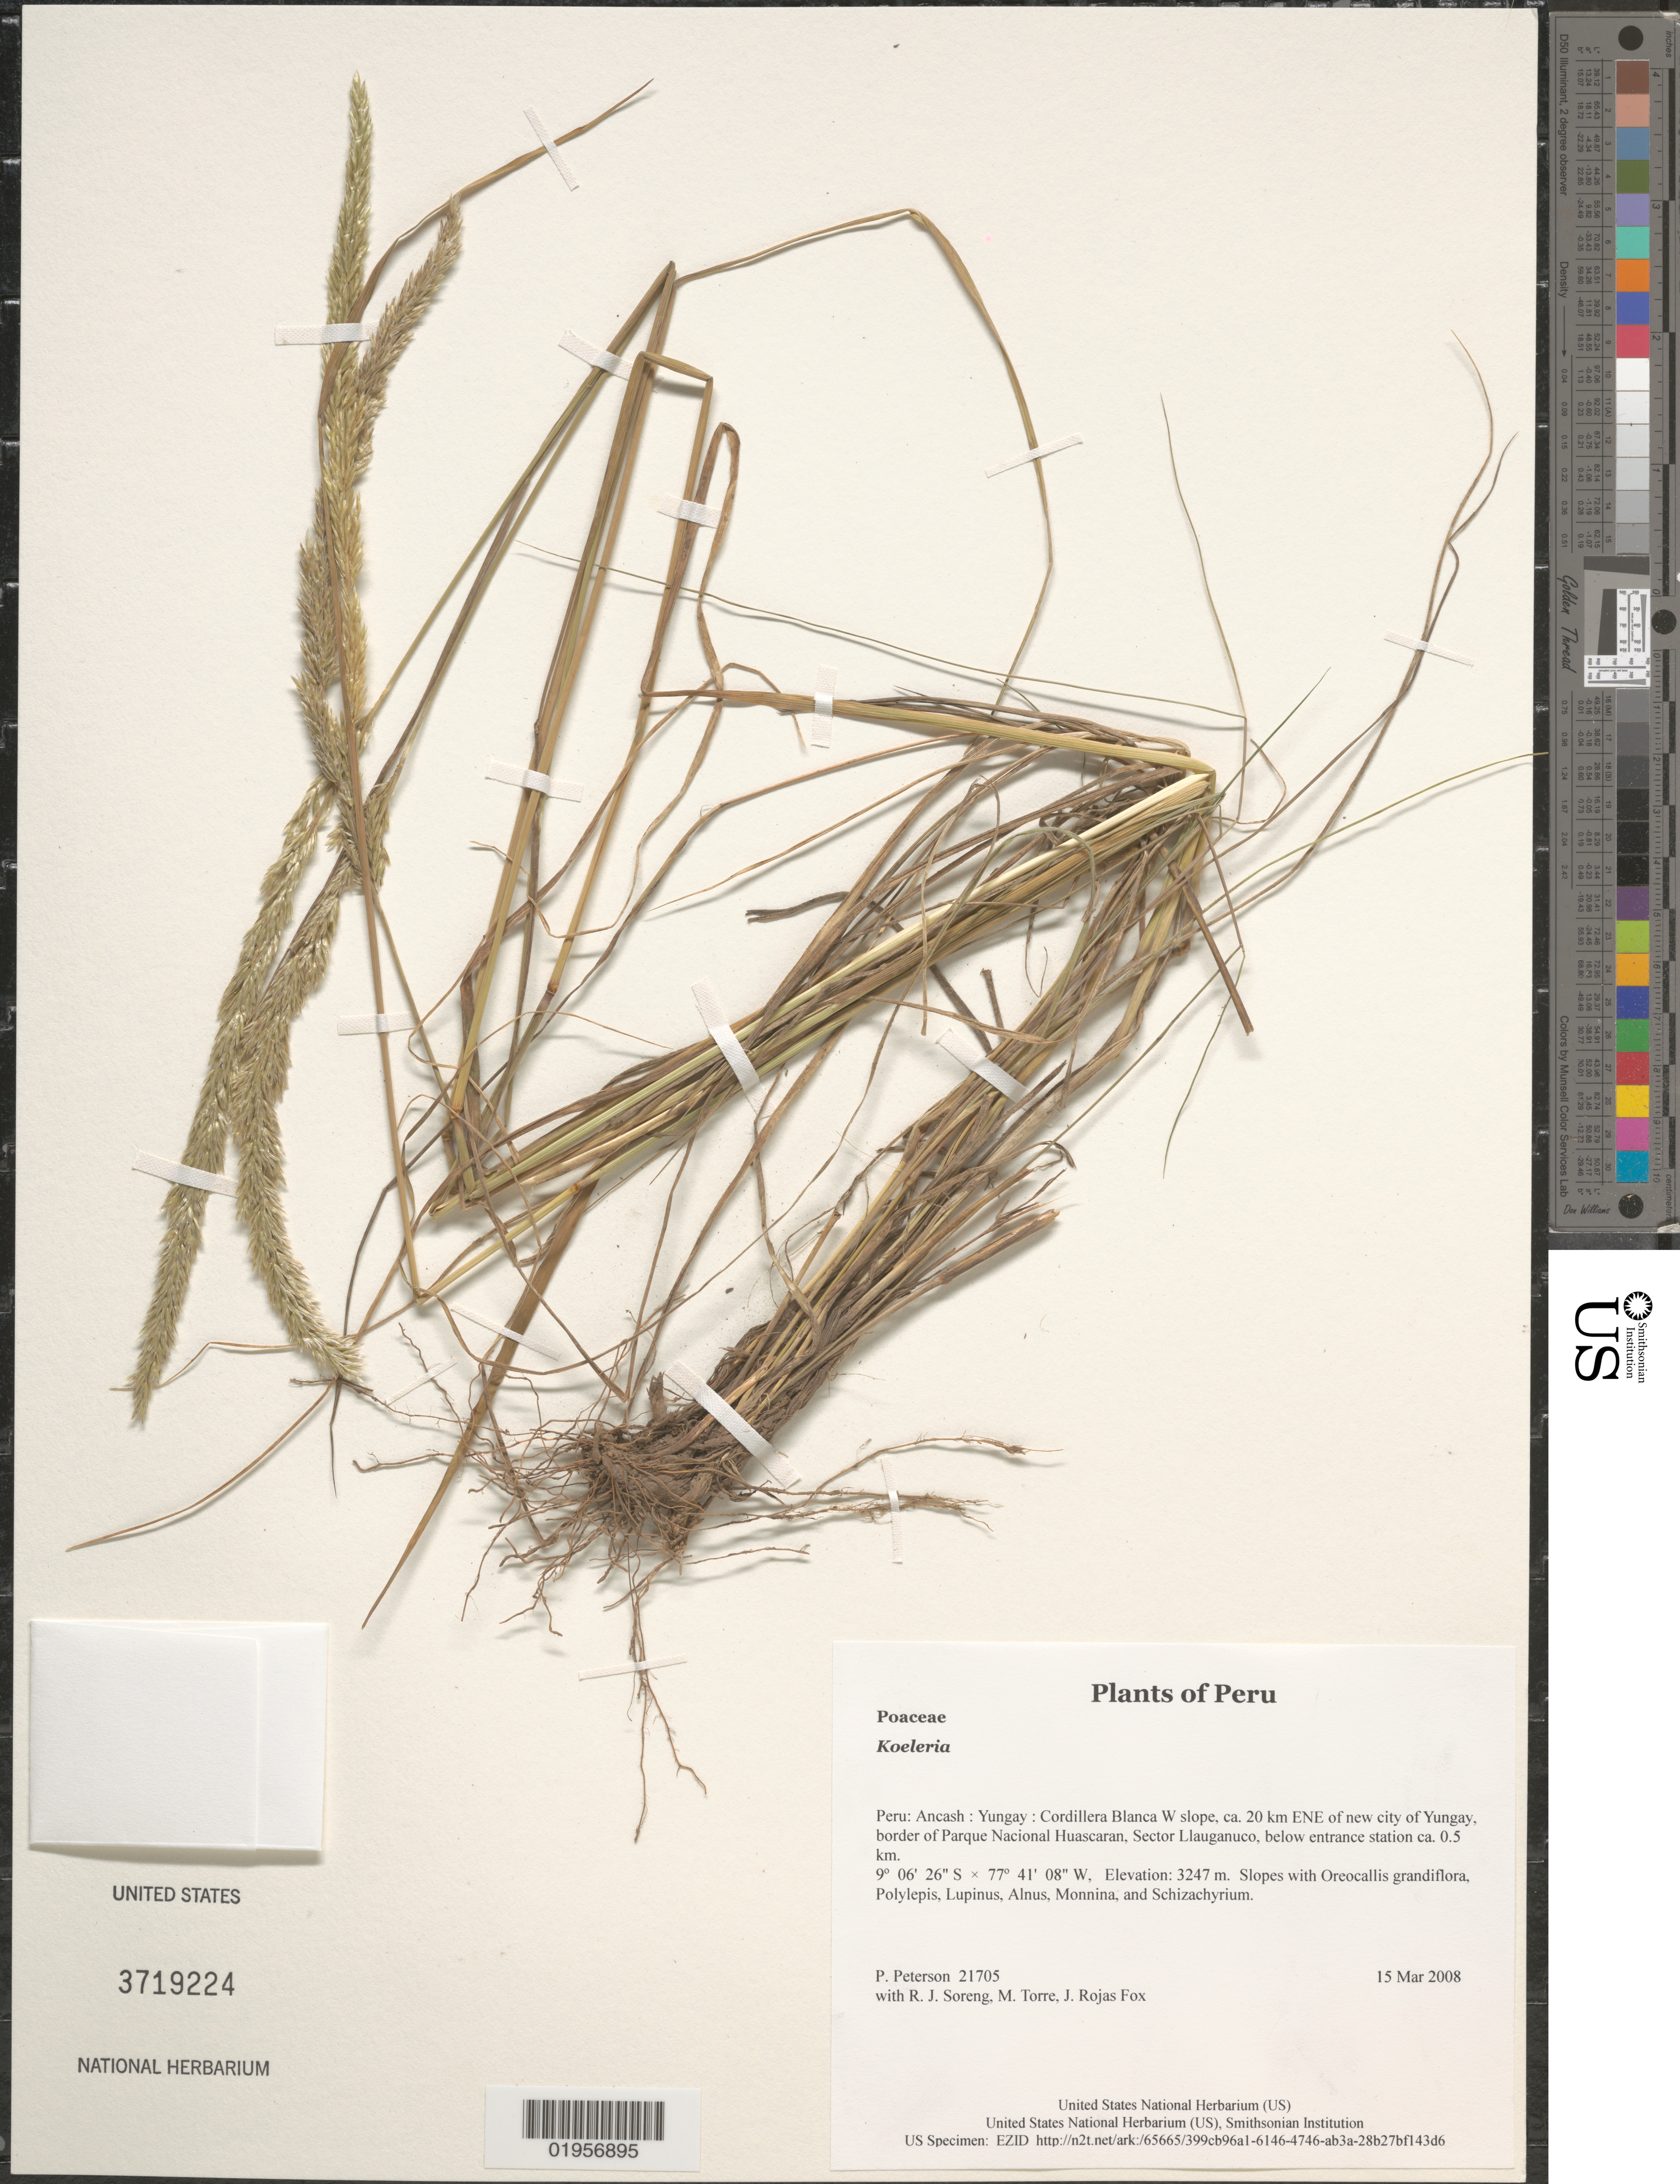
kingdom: Plantae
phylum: Tracheophyta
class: Liliopsida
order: Poales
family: Poaceae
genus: Koeleria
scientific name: Koeleria sp.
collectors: P. M. Peterson, R. J. Soreng, M. Torre & J. Rojas Fox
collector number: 21705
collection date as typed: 15 Mar 2008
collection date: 2008-03-15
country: Peru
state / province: Ancash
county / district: Yungay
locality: Cordillera Blanca W slope, ca. 20 km ENE of new city of Yungay, border of Parque Nacional Huascaran, Sector Llauganuco, below entrance station ca. 0.5 km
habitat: Slopes with Oreocallis grandiflora, Polylepis, Lupinus, Alnus, Monnina, and Schizachyrium.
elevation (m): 3247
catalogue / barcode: US 3719224